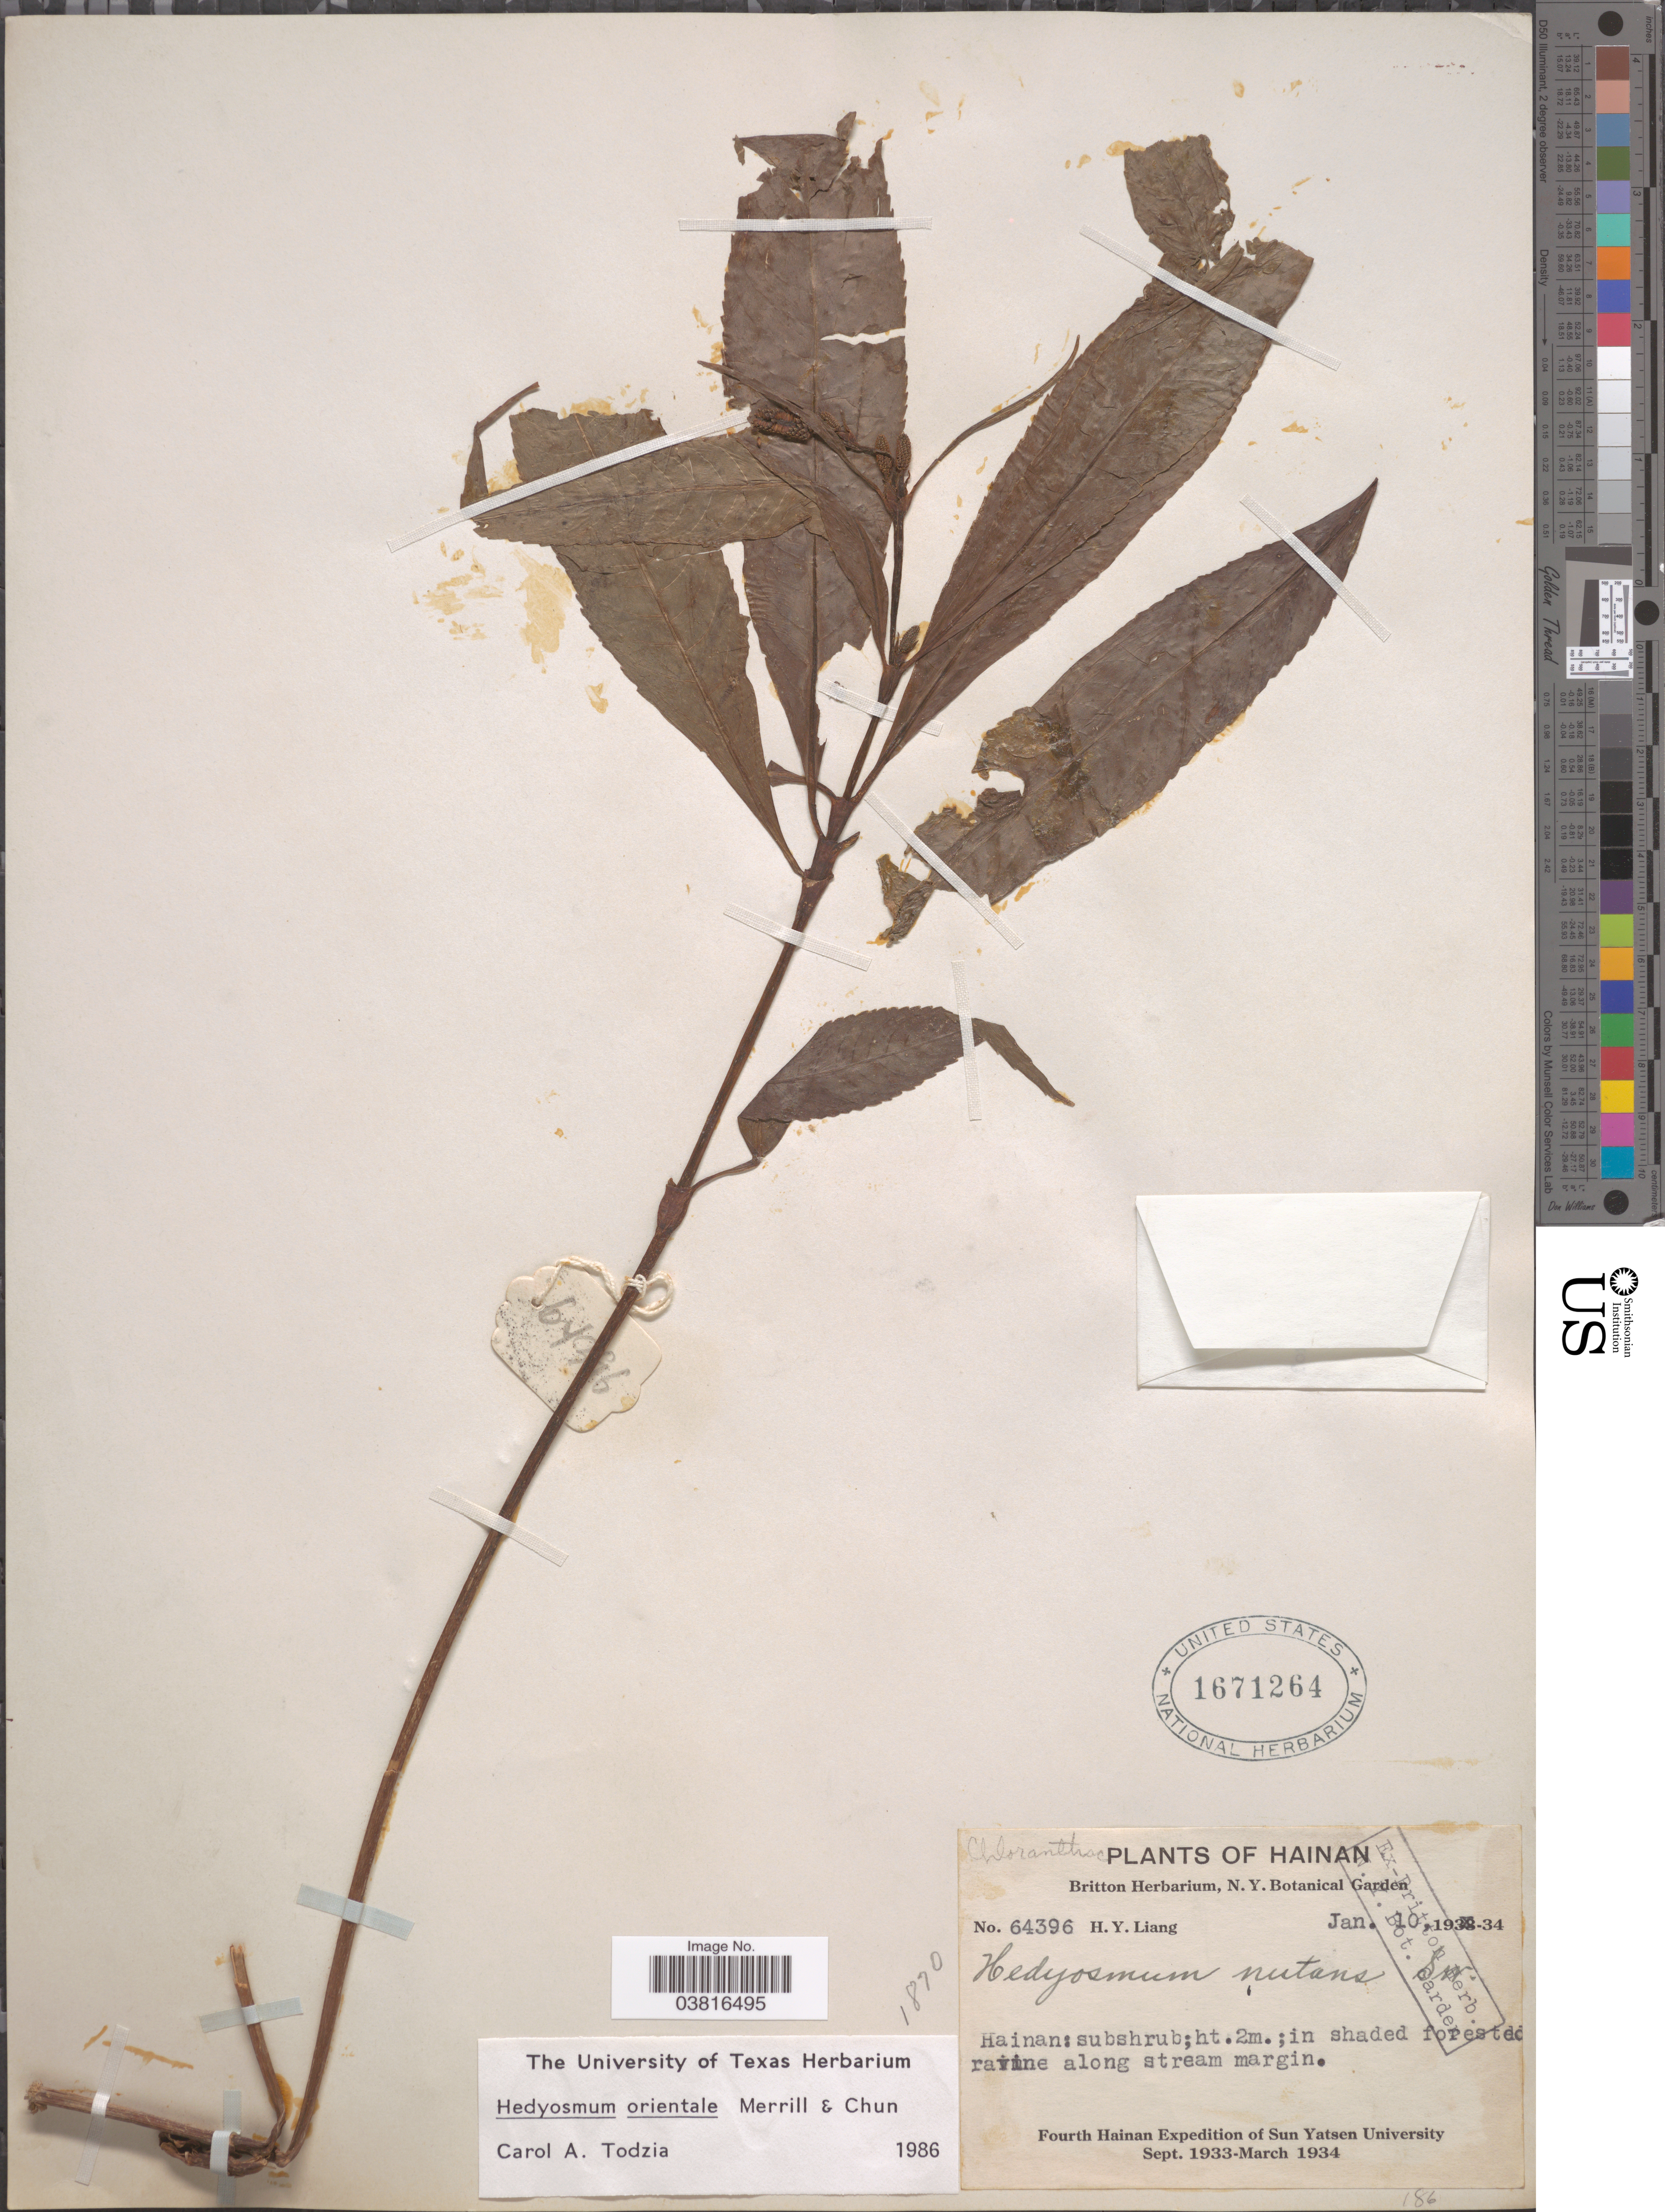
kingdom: Plantae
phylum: Tracheophyta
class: Magnoliopsida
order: Chloranthales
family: Chloranthaceae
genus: Hedyosmum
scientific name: Hedyosmum orientale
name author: Merr. & Chun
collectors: H. Y. Liang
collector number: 64396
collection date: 1934-01-10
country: China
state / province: Hainan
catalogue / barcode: US 1671264